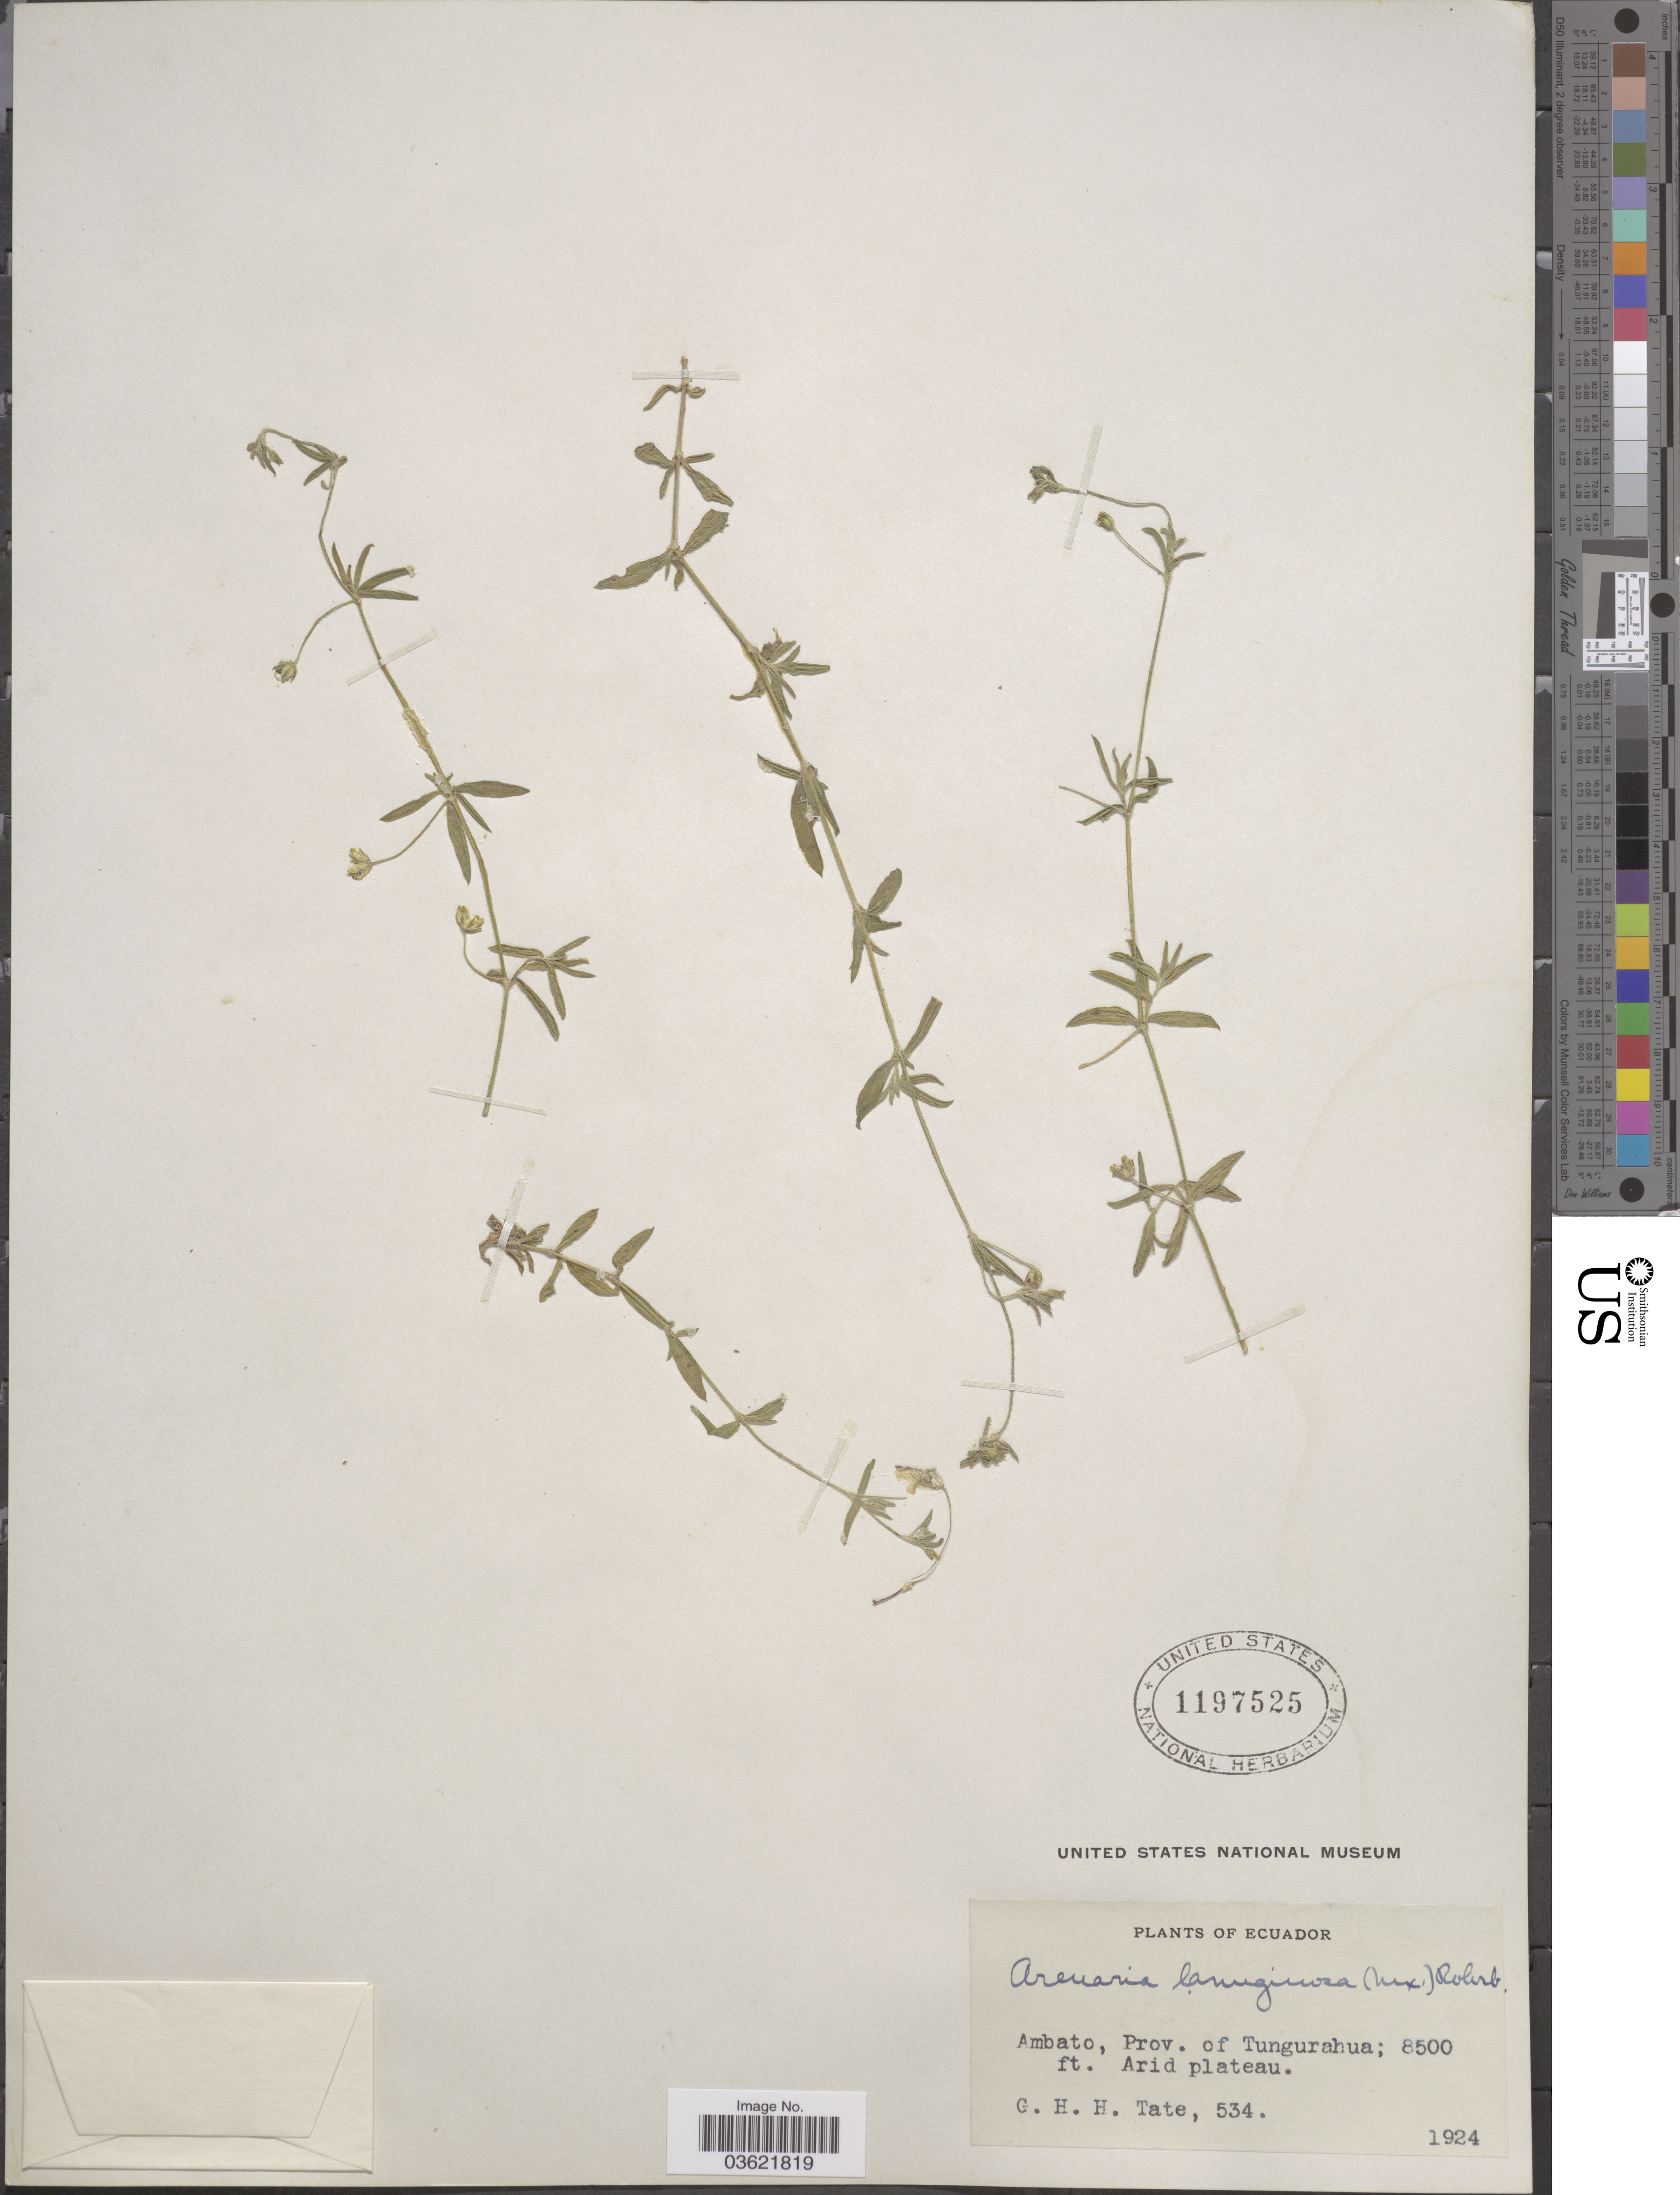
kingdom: Plantae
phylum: Tracheophyta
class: Magnoliopsida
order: Caryophyllales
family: Caryophyllaceae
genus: Arenaria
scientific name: Arenaria lanuginosa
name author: (Michx.) Rohrb.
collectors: G. H. H.Tate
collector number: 534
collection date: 1924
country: Ecuador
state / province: Tungurahua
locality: Ambato. Arid plateau.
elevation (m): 2591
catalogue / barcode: US 1197525